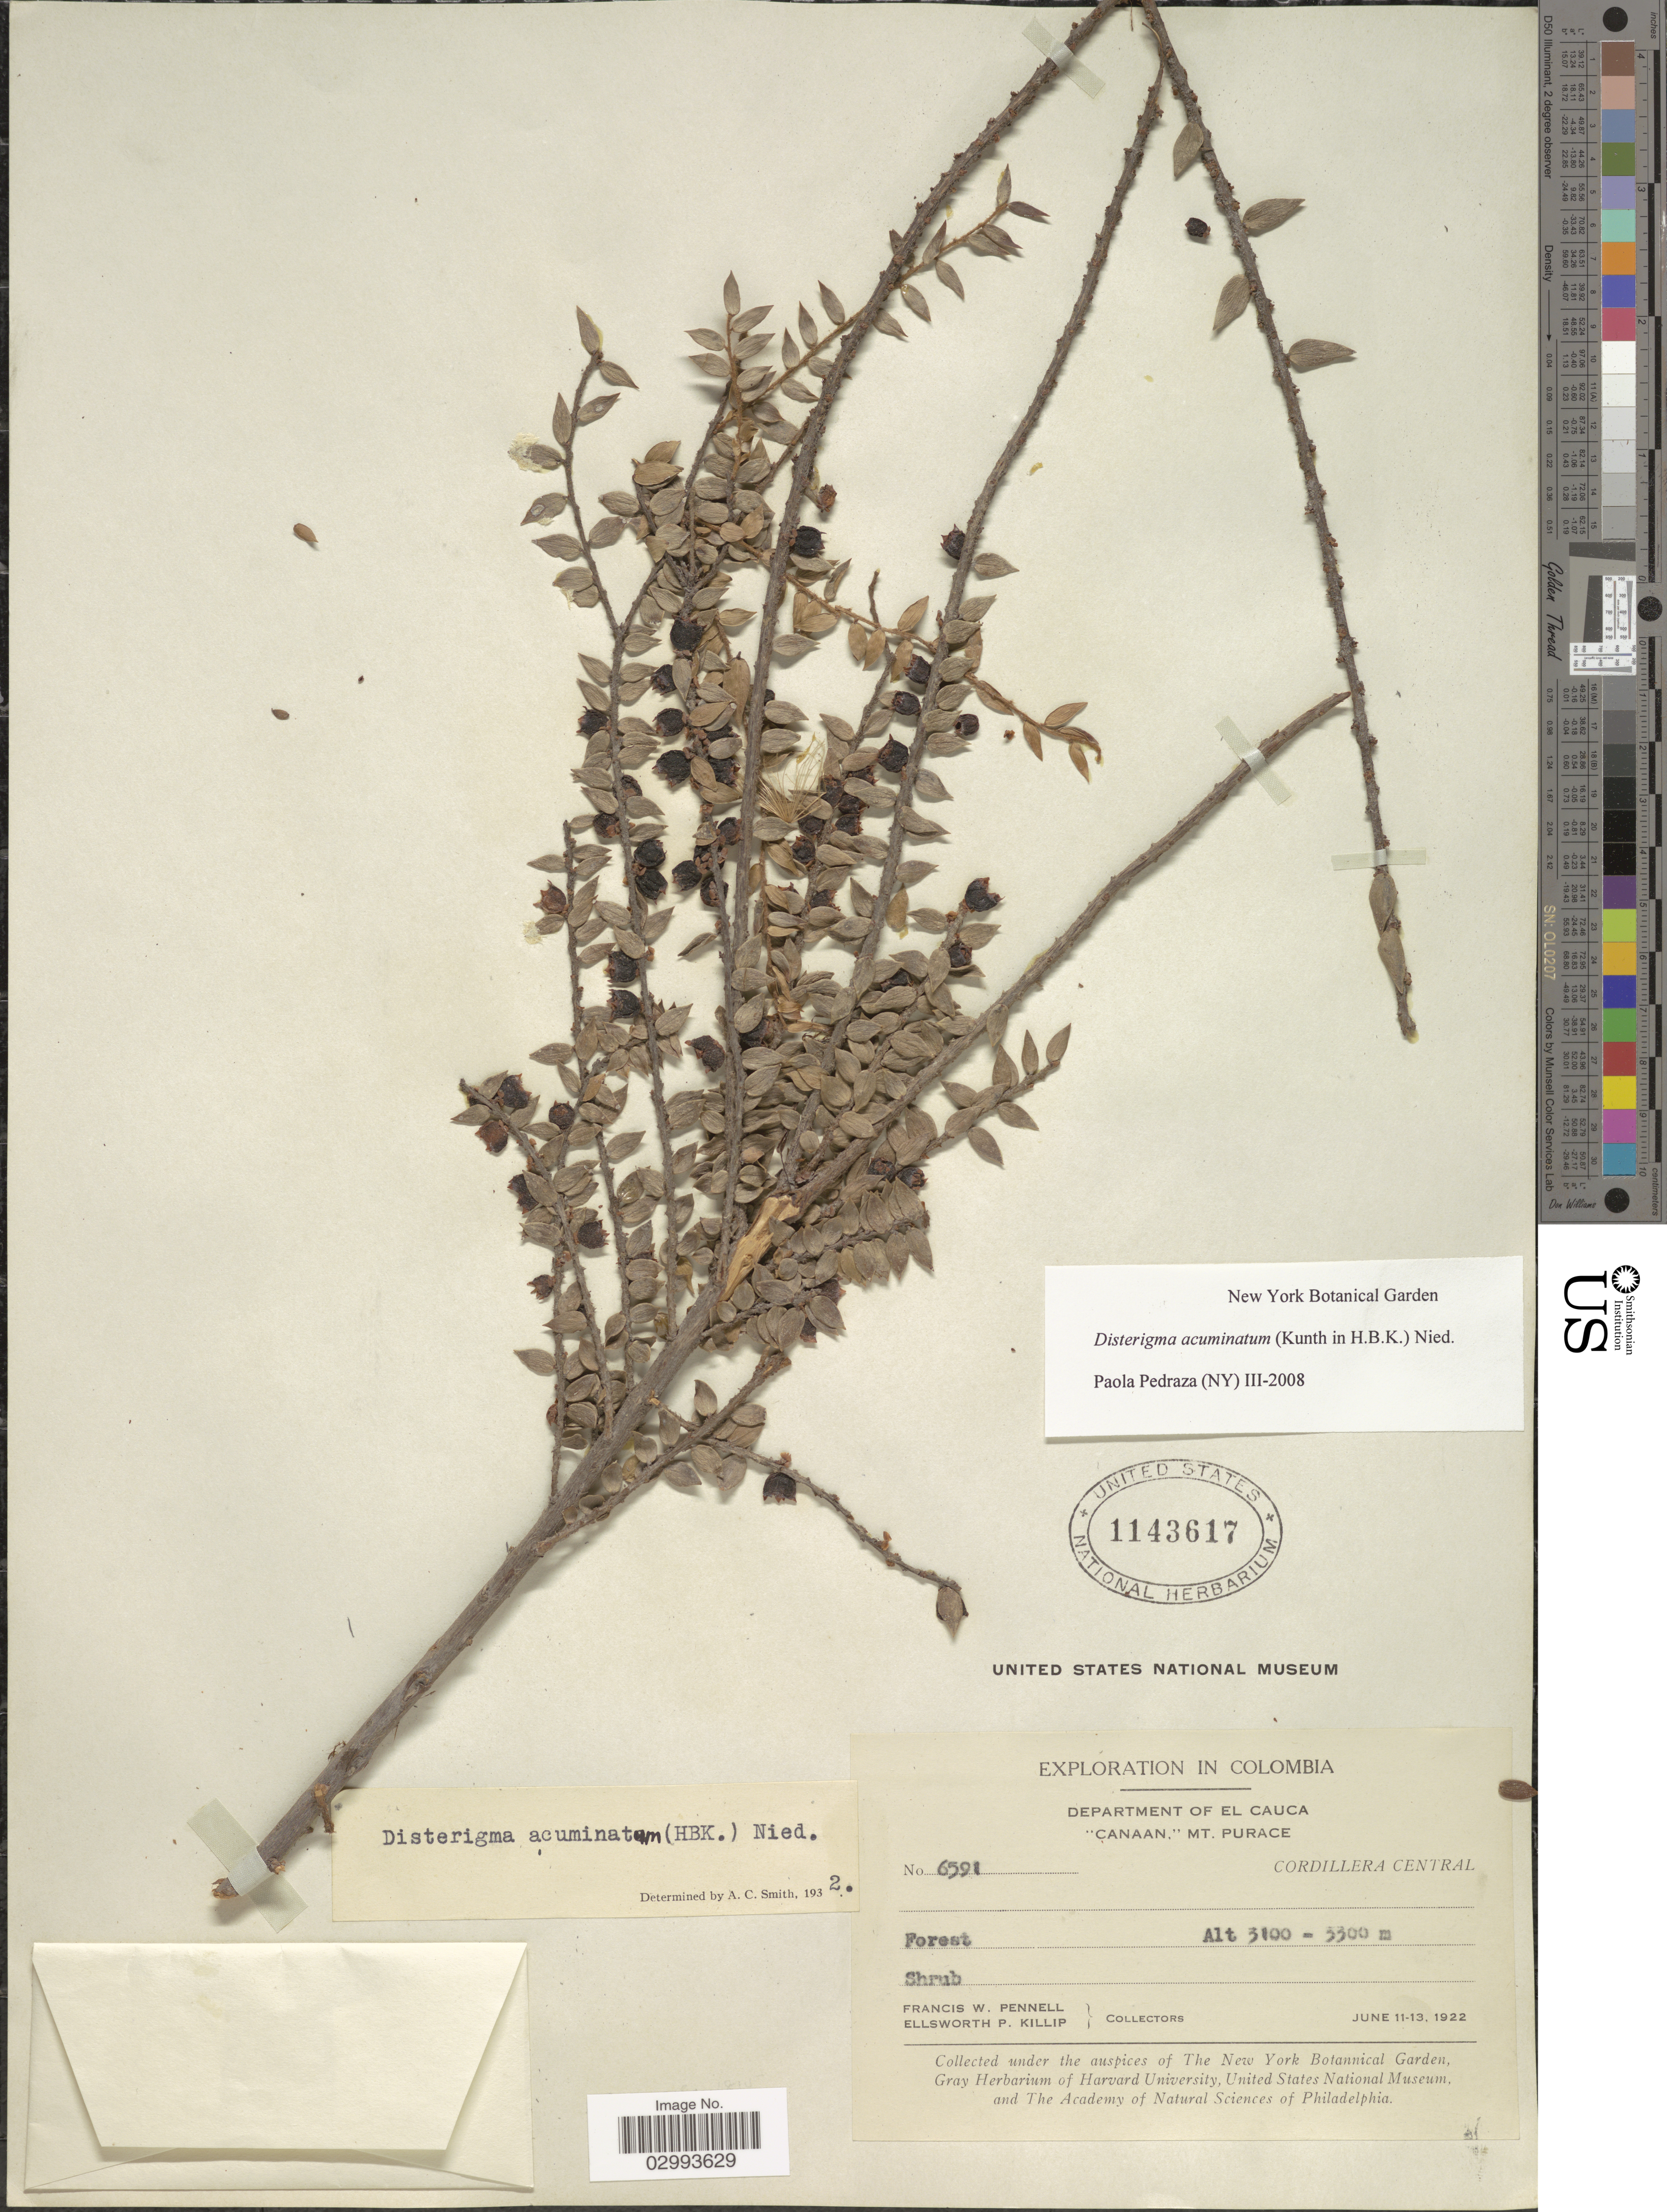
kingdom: Plantae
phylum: Tracheophyta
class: Magnoliopsida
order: Ericales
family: Ericaceae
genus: Disterigma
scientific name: Disterigma acuminatum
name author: (Kunth) Nied.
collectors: F. W. Pennell & E. P. Killip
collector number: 6591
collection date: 1922-06-11/1922-06-13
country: Colombia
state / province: Cauca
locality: Department of El Cauca, "Canaan" Mt. Purace, Cordillera Central.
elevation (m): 3100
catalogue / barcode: US 1143617